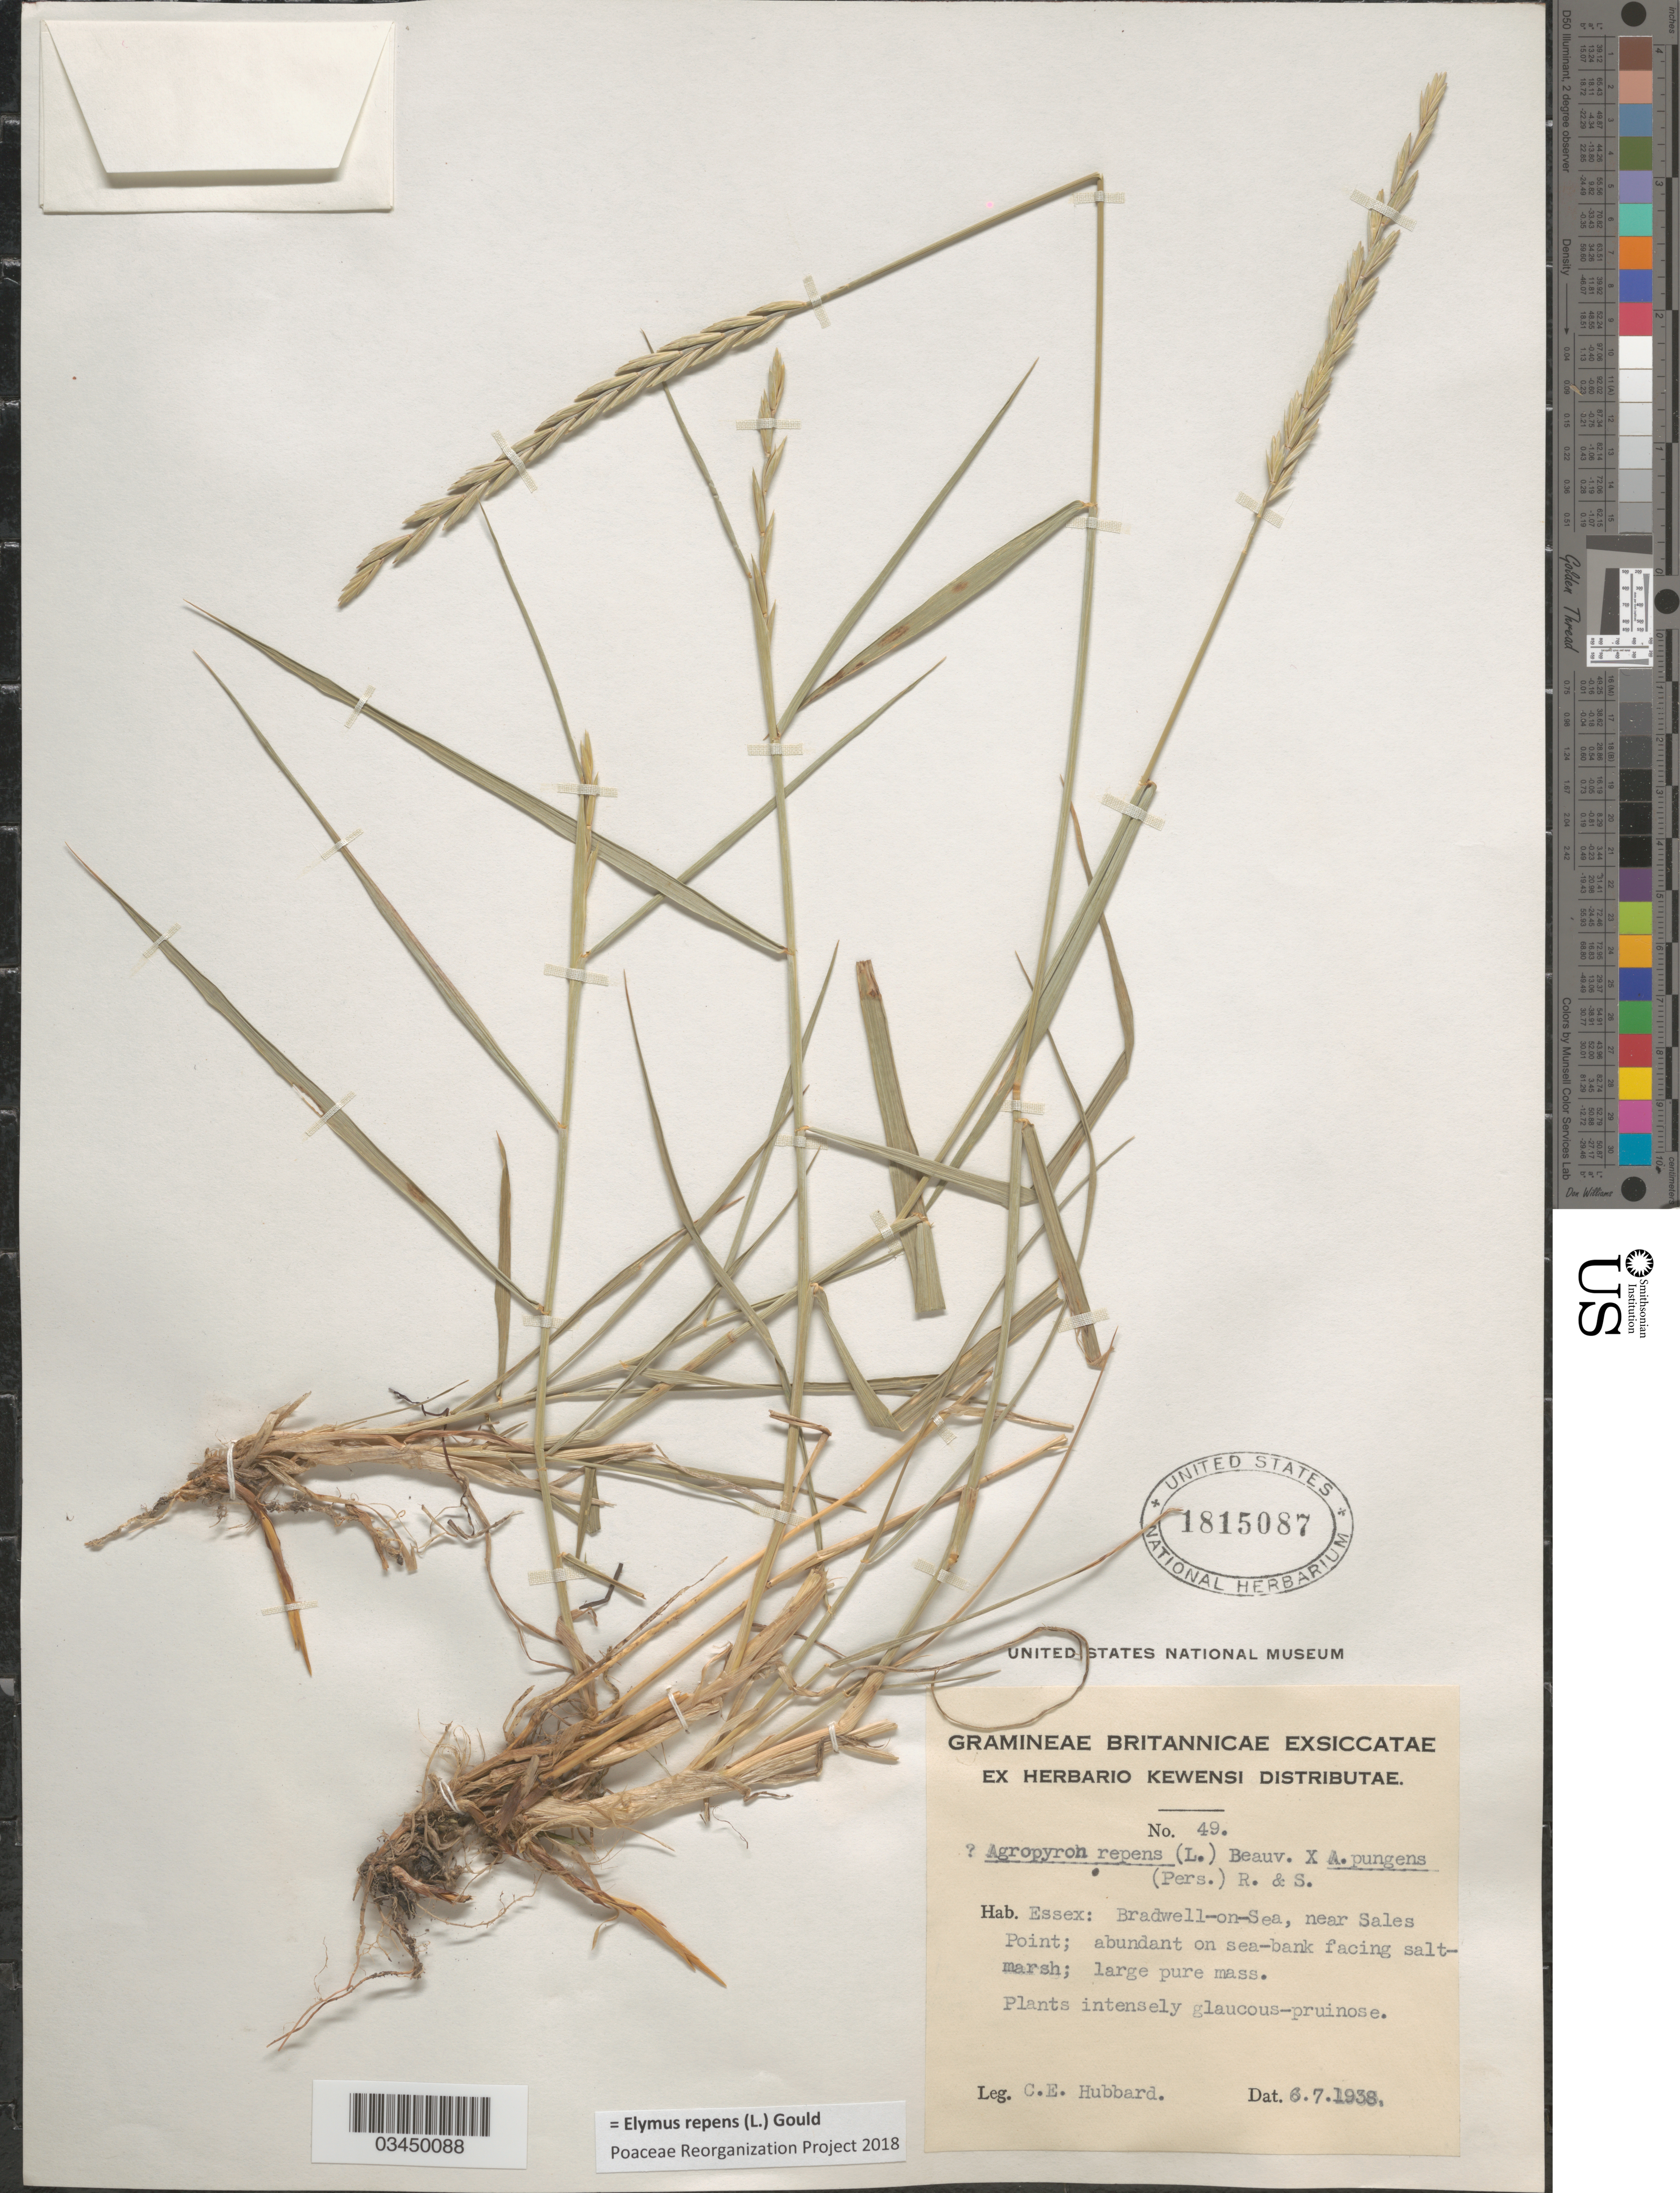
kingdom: Plantae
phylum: Tracheophyta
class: Liliopsida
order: Poales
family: Poaceae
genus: Elymus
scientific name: Elymus repens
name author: (L.) Gould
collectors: C. E. Hubbard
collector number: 49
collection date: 1938-07-06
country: United Kingdom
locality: Britannicae. Essex: Bradwell-on-Sea, near Sales Point.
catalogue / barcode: US 1815087